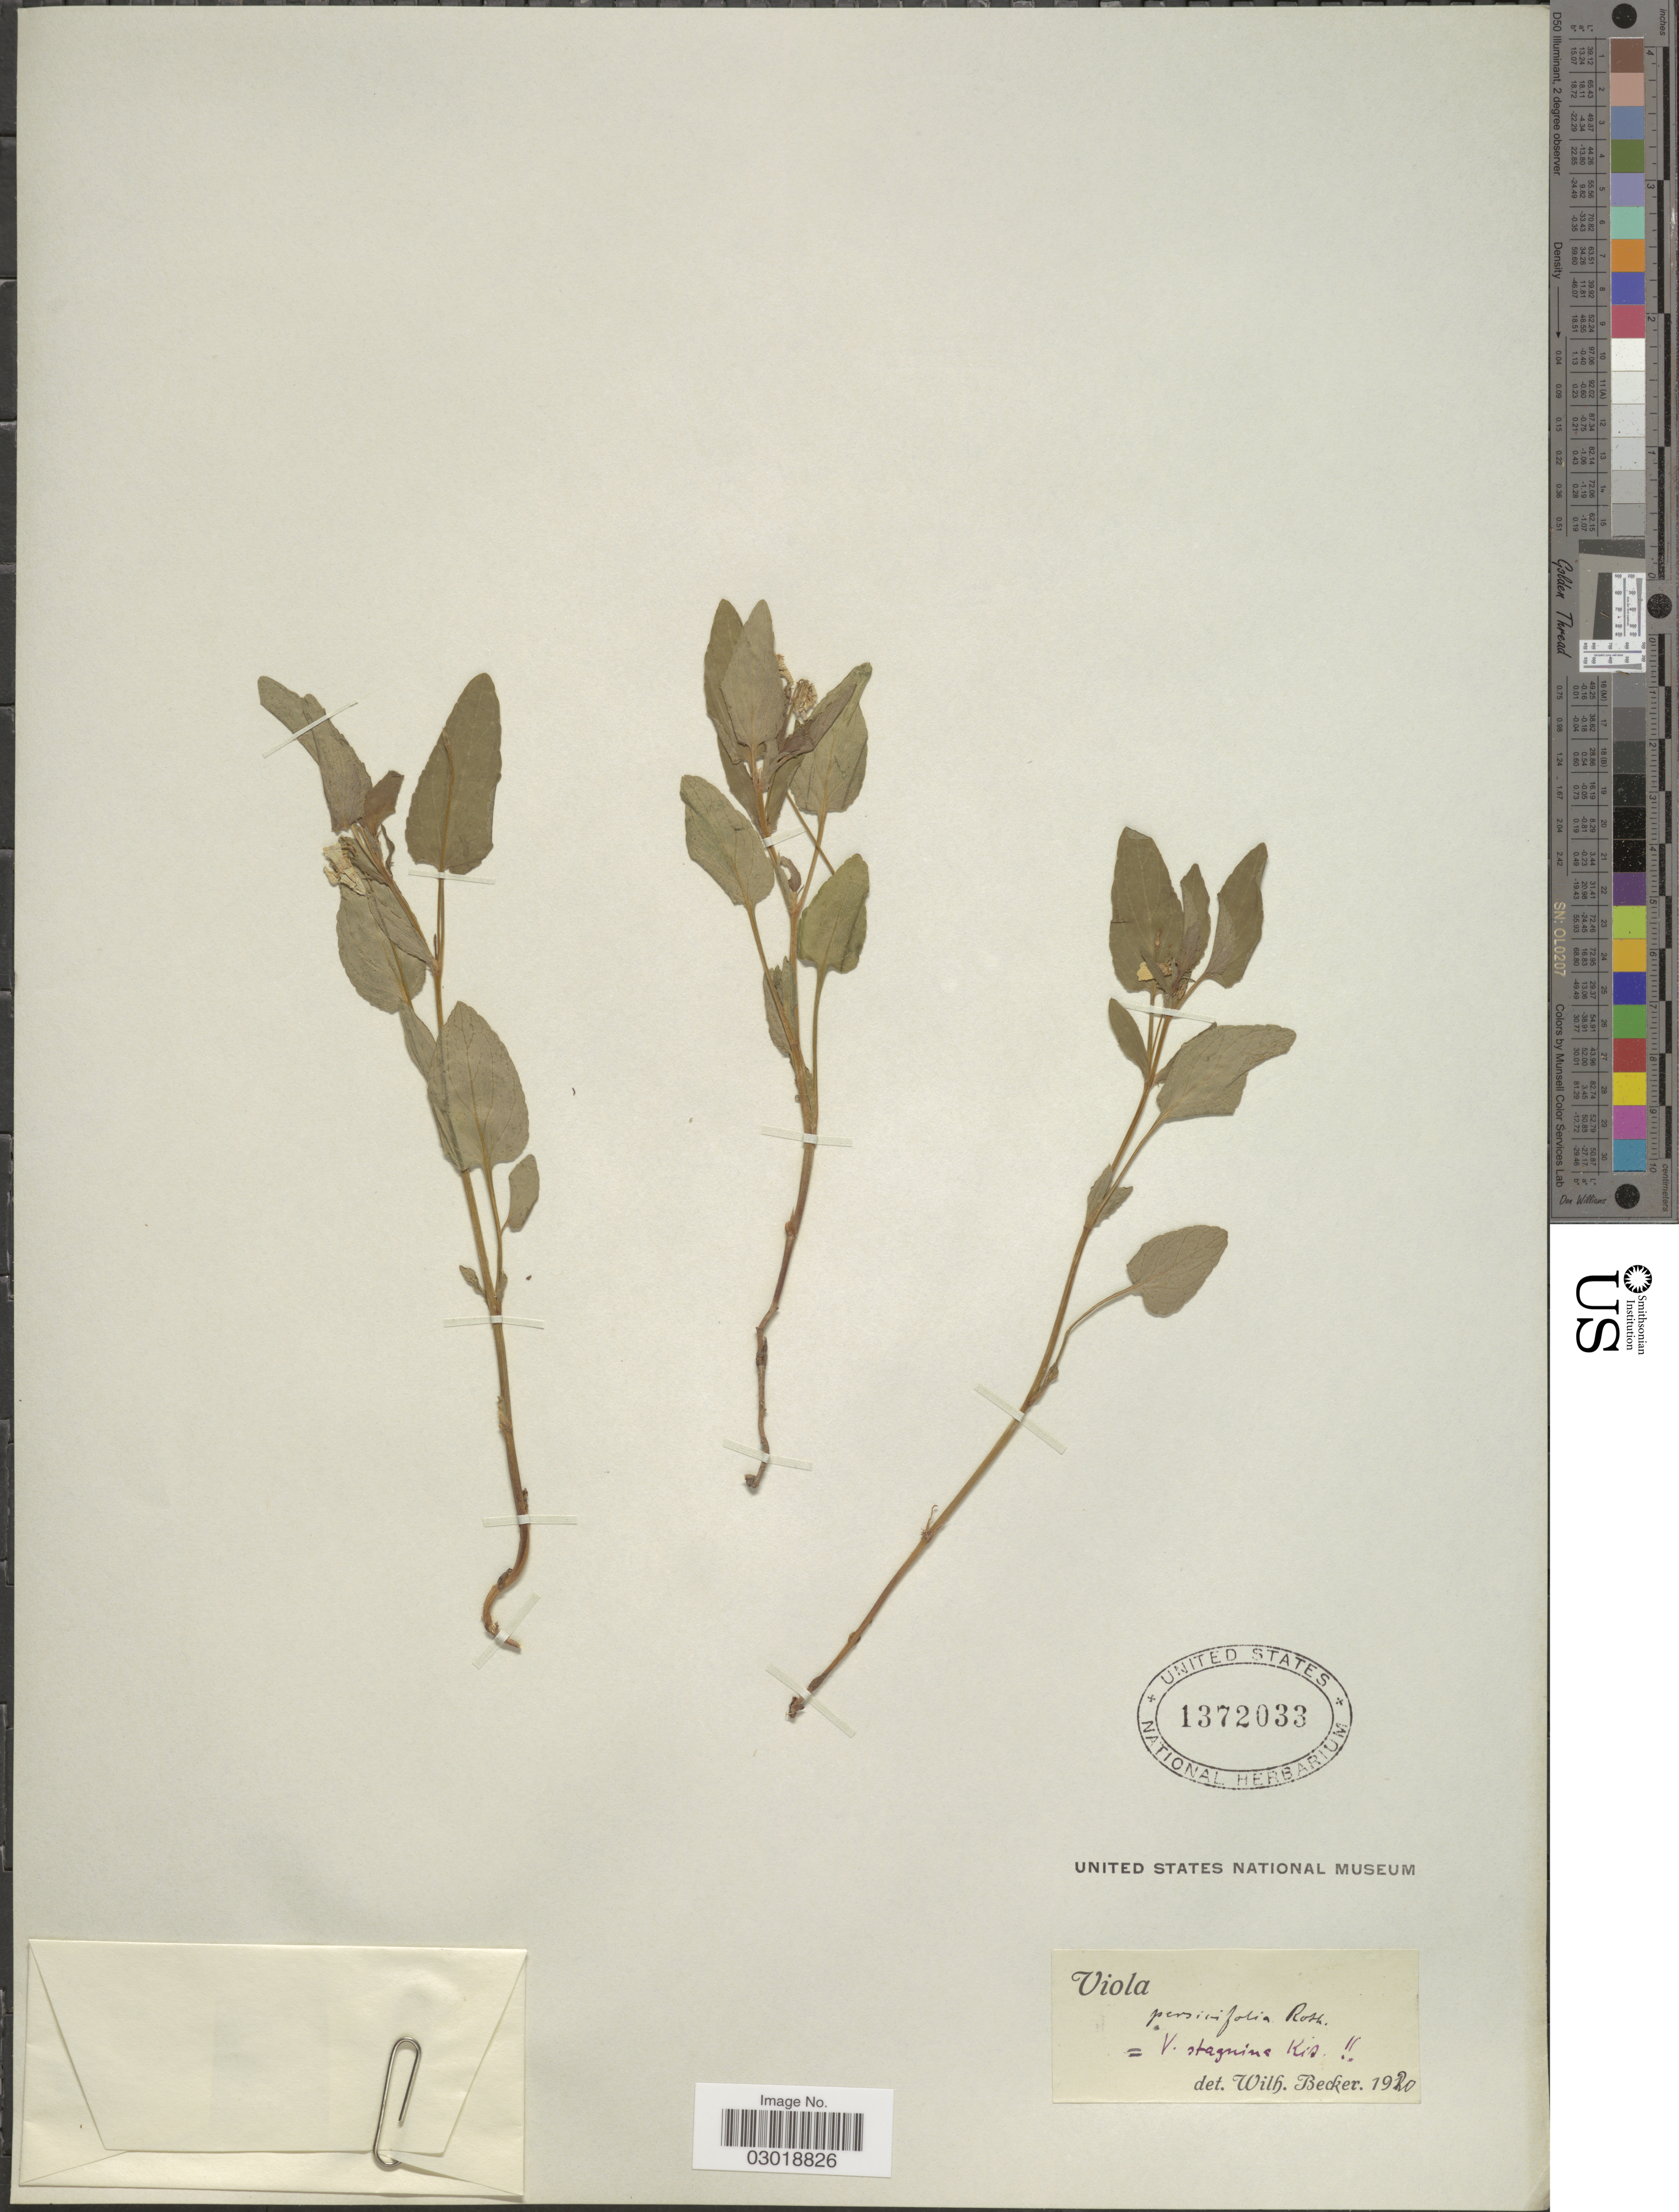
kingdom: Plantae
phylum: Tracheophyta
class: Magnoliopsida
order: Malpighiales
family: Violaceae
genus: Viola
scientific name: Viola persicifolia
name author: Schreb.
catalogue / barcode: US 1372033